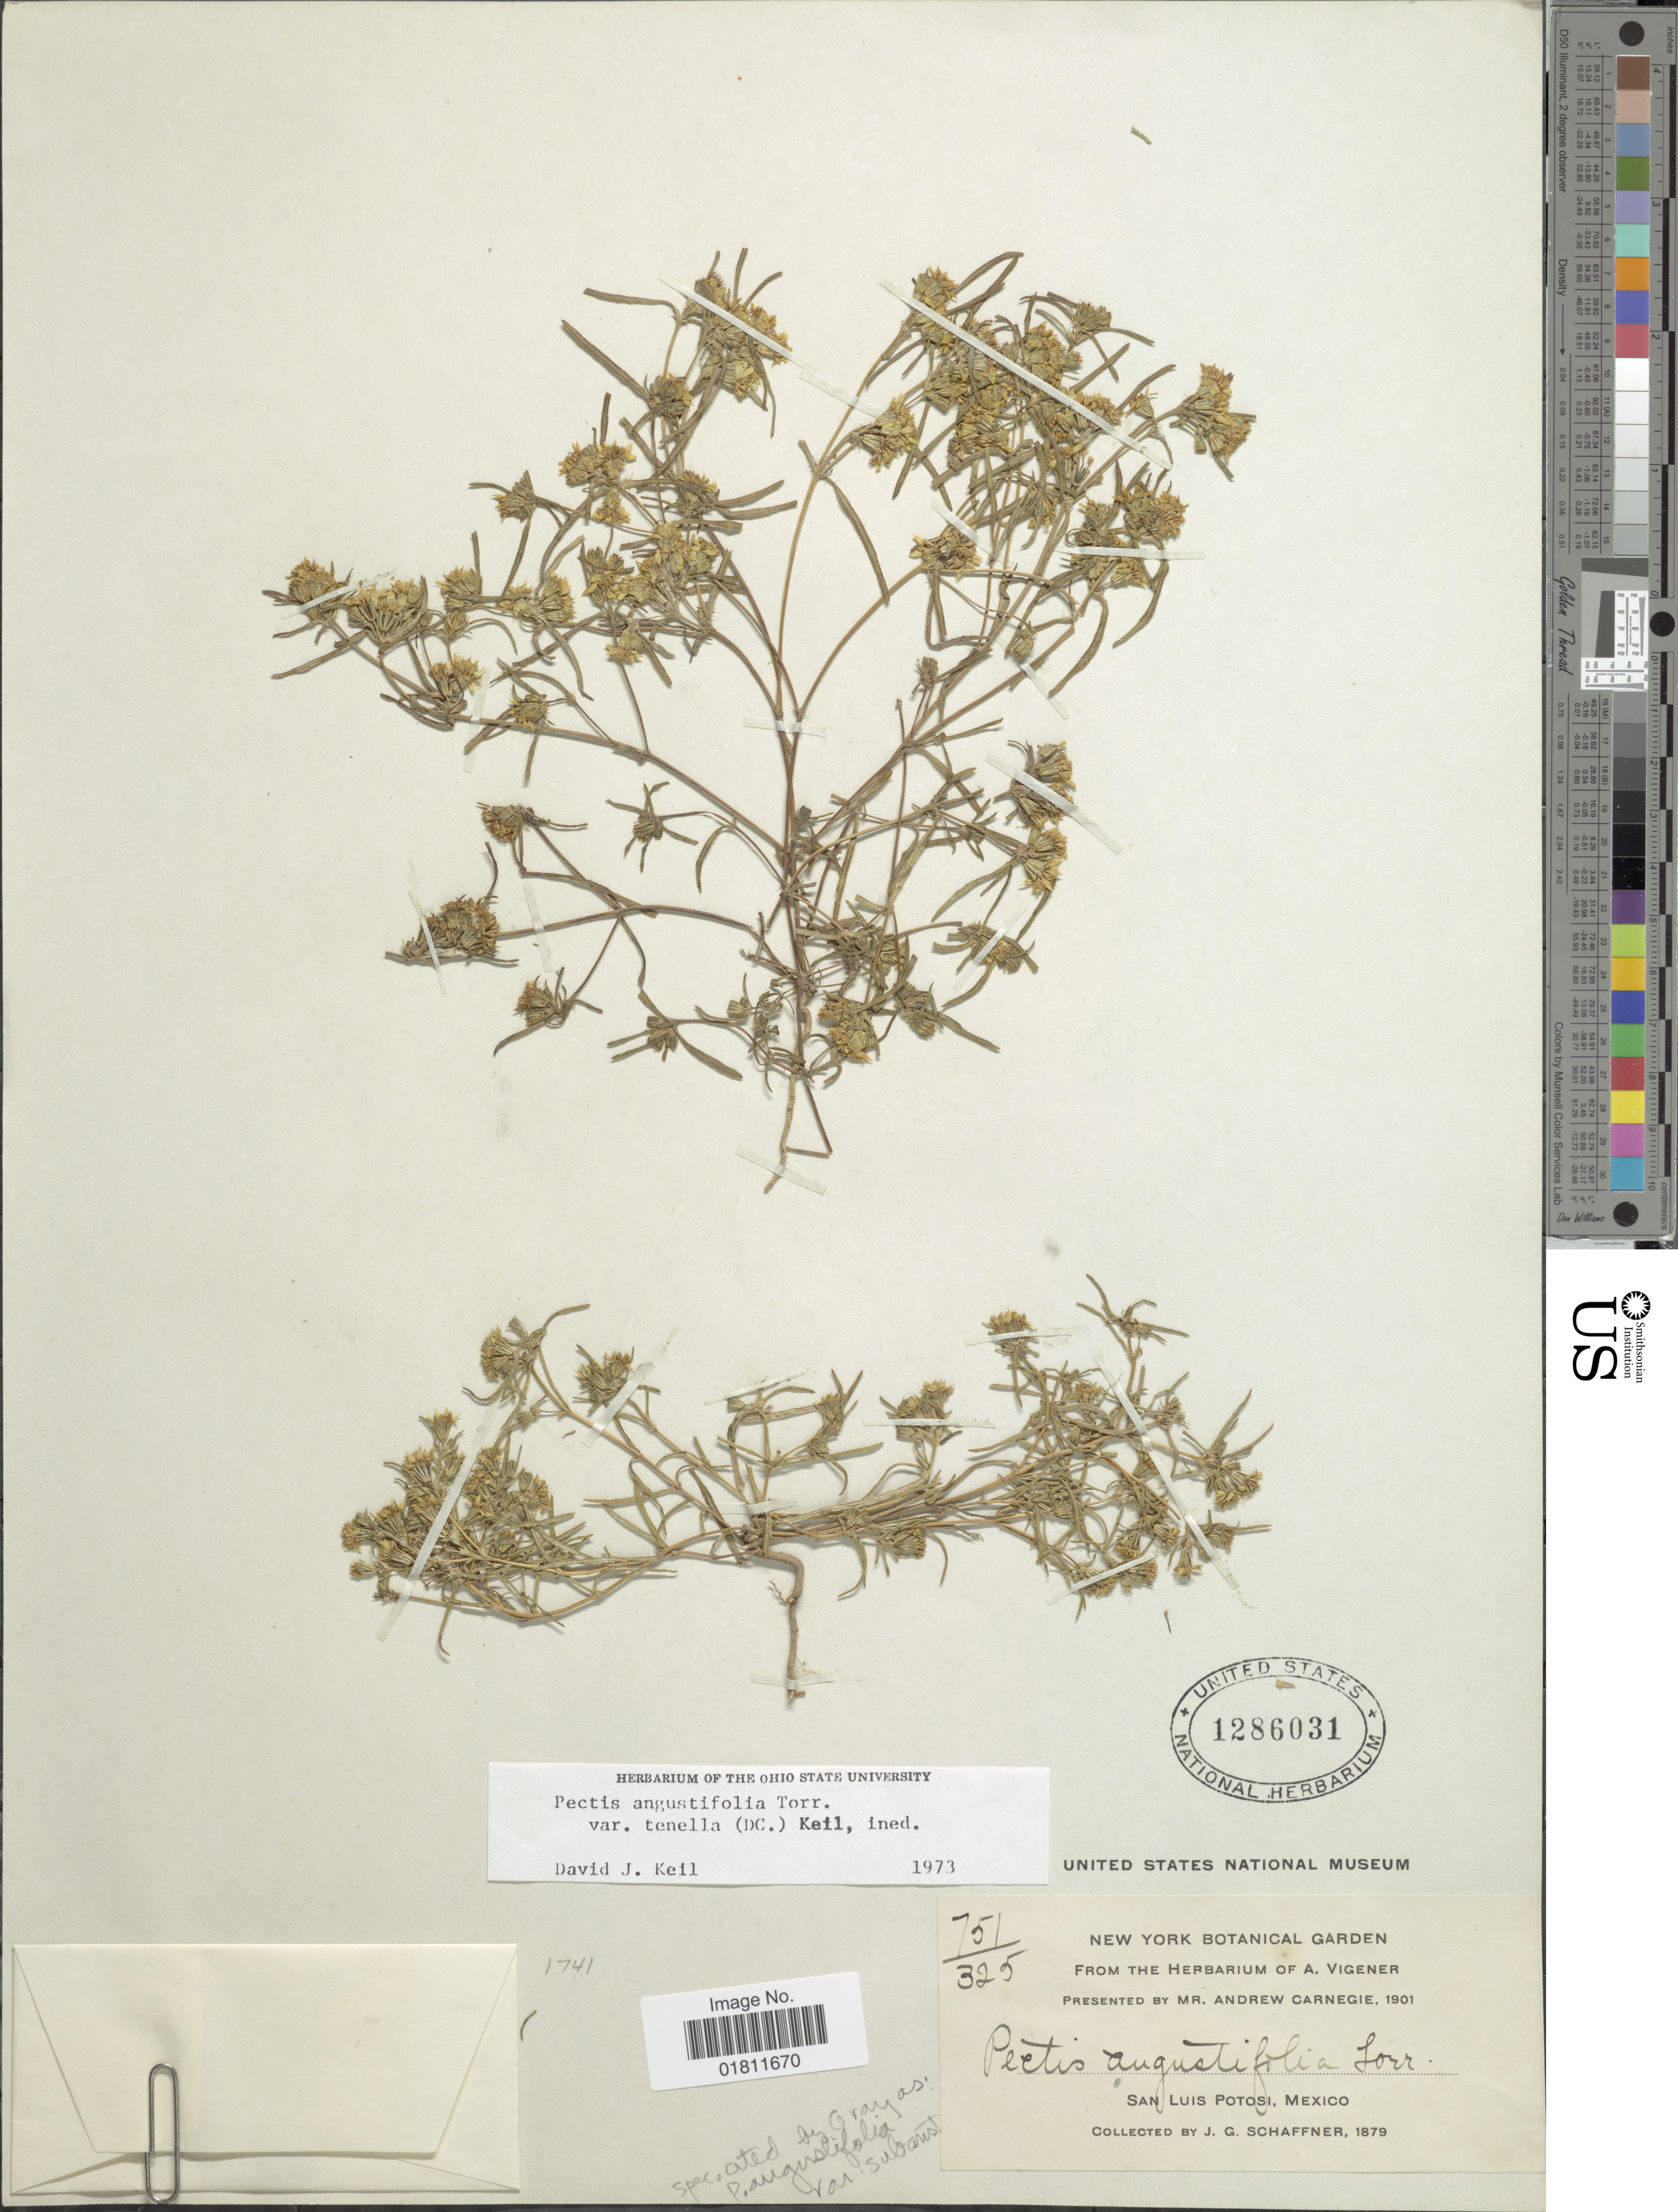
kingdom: Plantae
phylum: Tracheophyta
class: Magnoliopsida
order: Asterales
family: Asteraceae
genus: Pectis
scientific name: Pectis angustifolia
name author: Torr.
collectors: J. G. Schaffner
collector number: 751/325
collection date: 1879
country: Mexico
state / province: San Luis Potosí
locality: San Luis Potosi.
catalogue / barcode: US 1286031